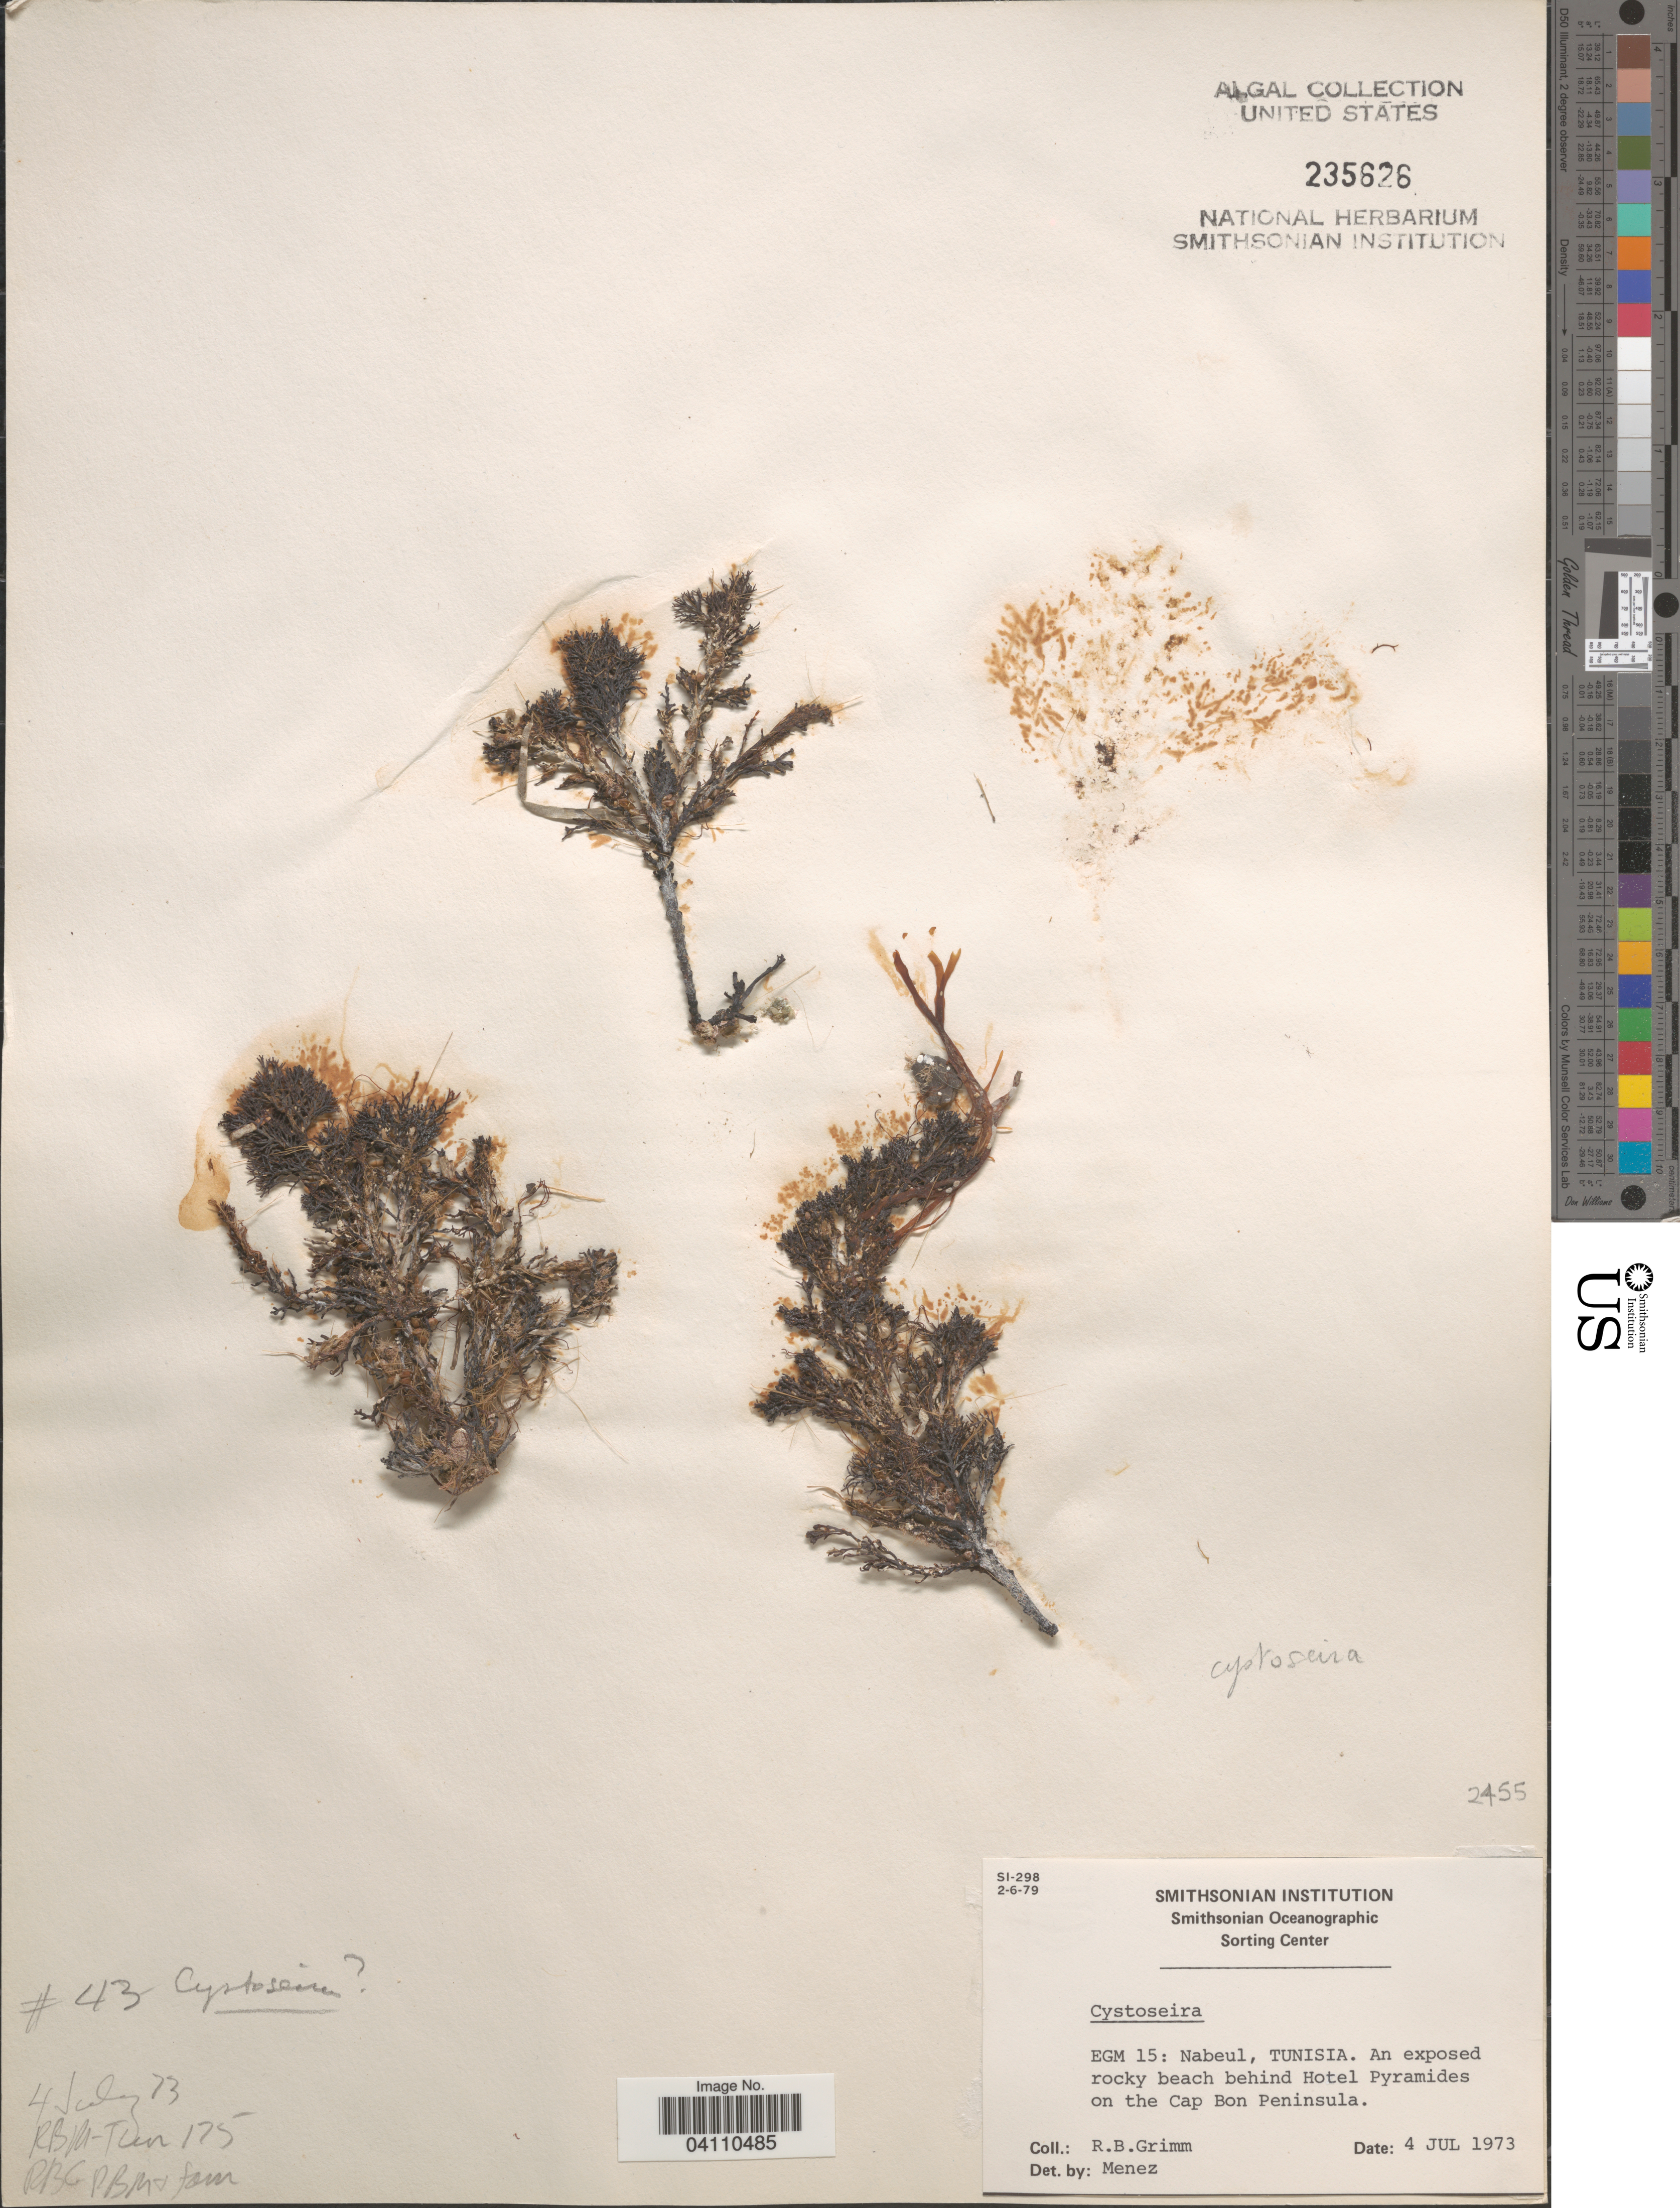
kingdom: Chromista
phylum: Ochrophyta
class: Phaeophyceae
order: Fucales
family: Sargassaceae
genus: Cystoseira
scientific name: Cystoseira sp.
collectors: R. Grimm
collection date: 1973-07-04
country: Tunisia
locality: EGM 15: Nabeul, Tunisia. An exposed rocky beach behind Hotel Pyramides on the Cap Bon Peninsula.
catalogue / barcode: US 235626